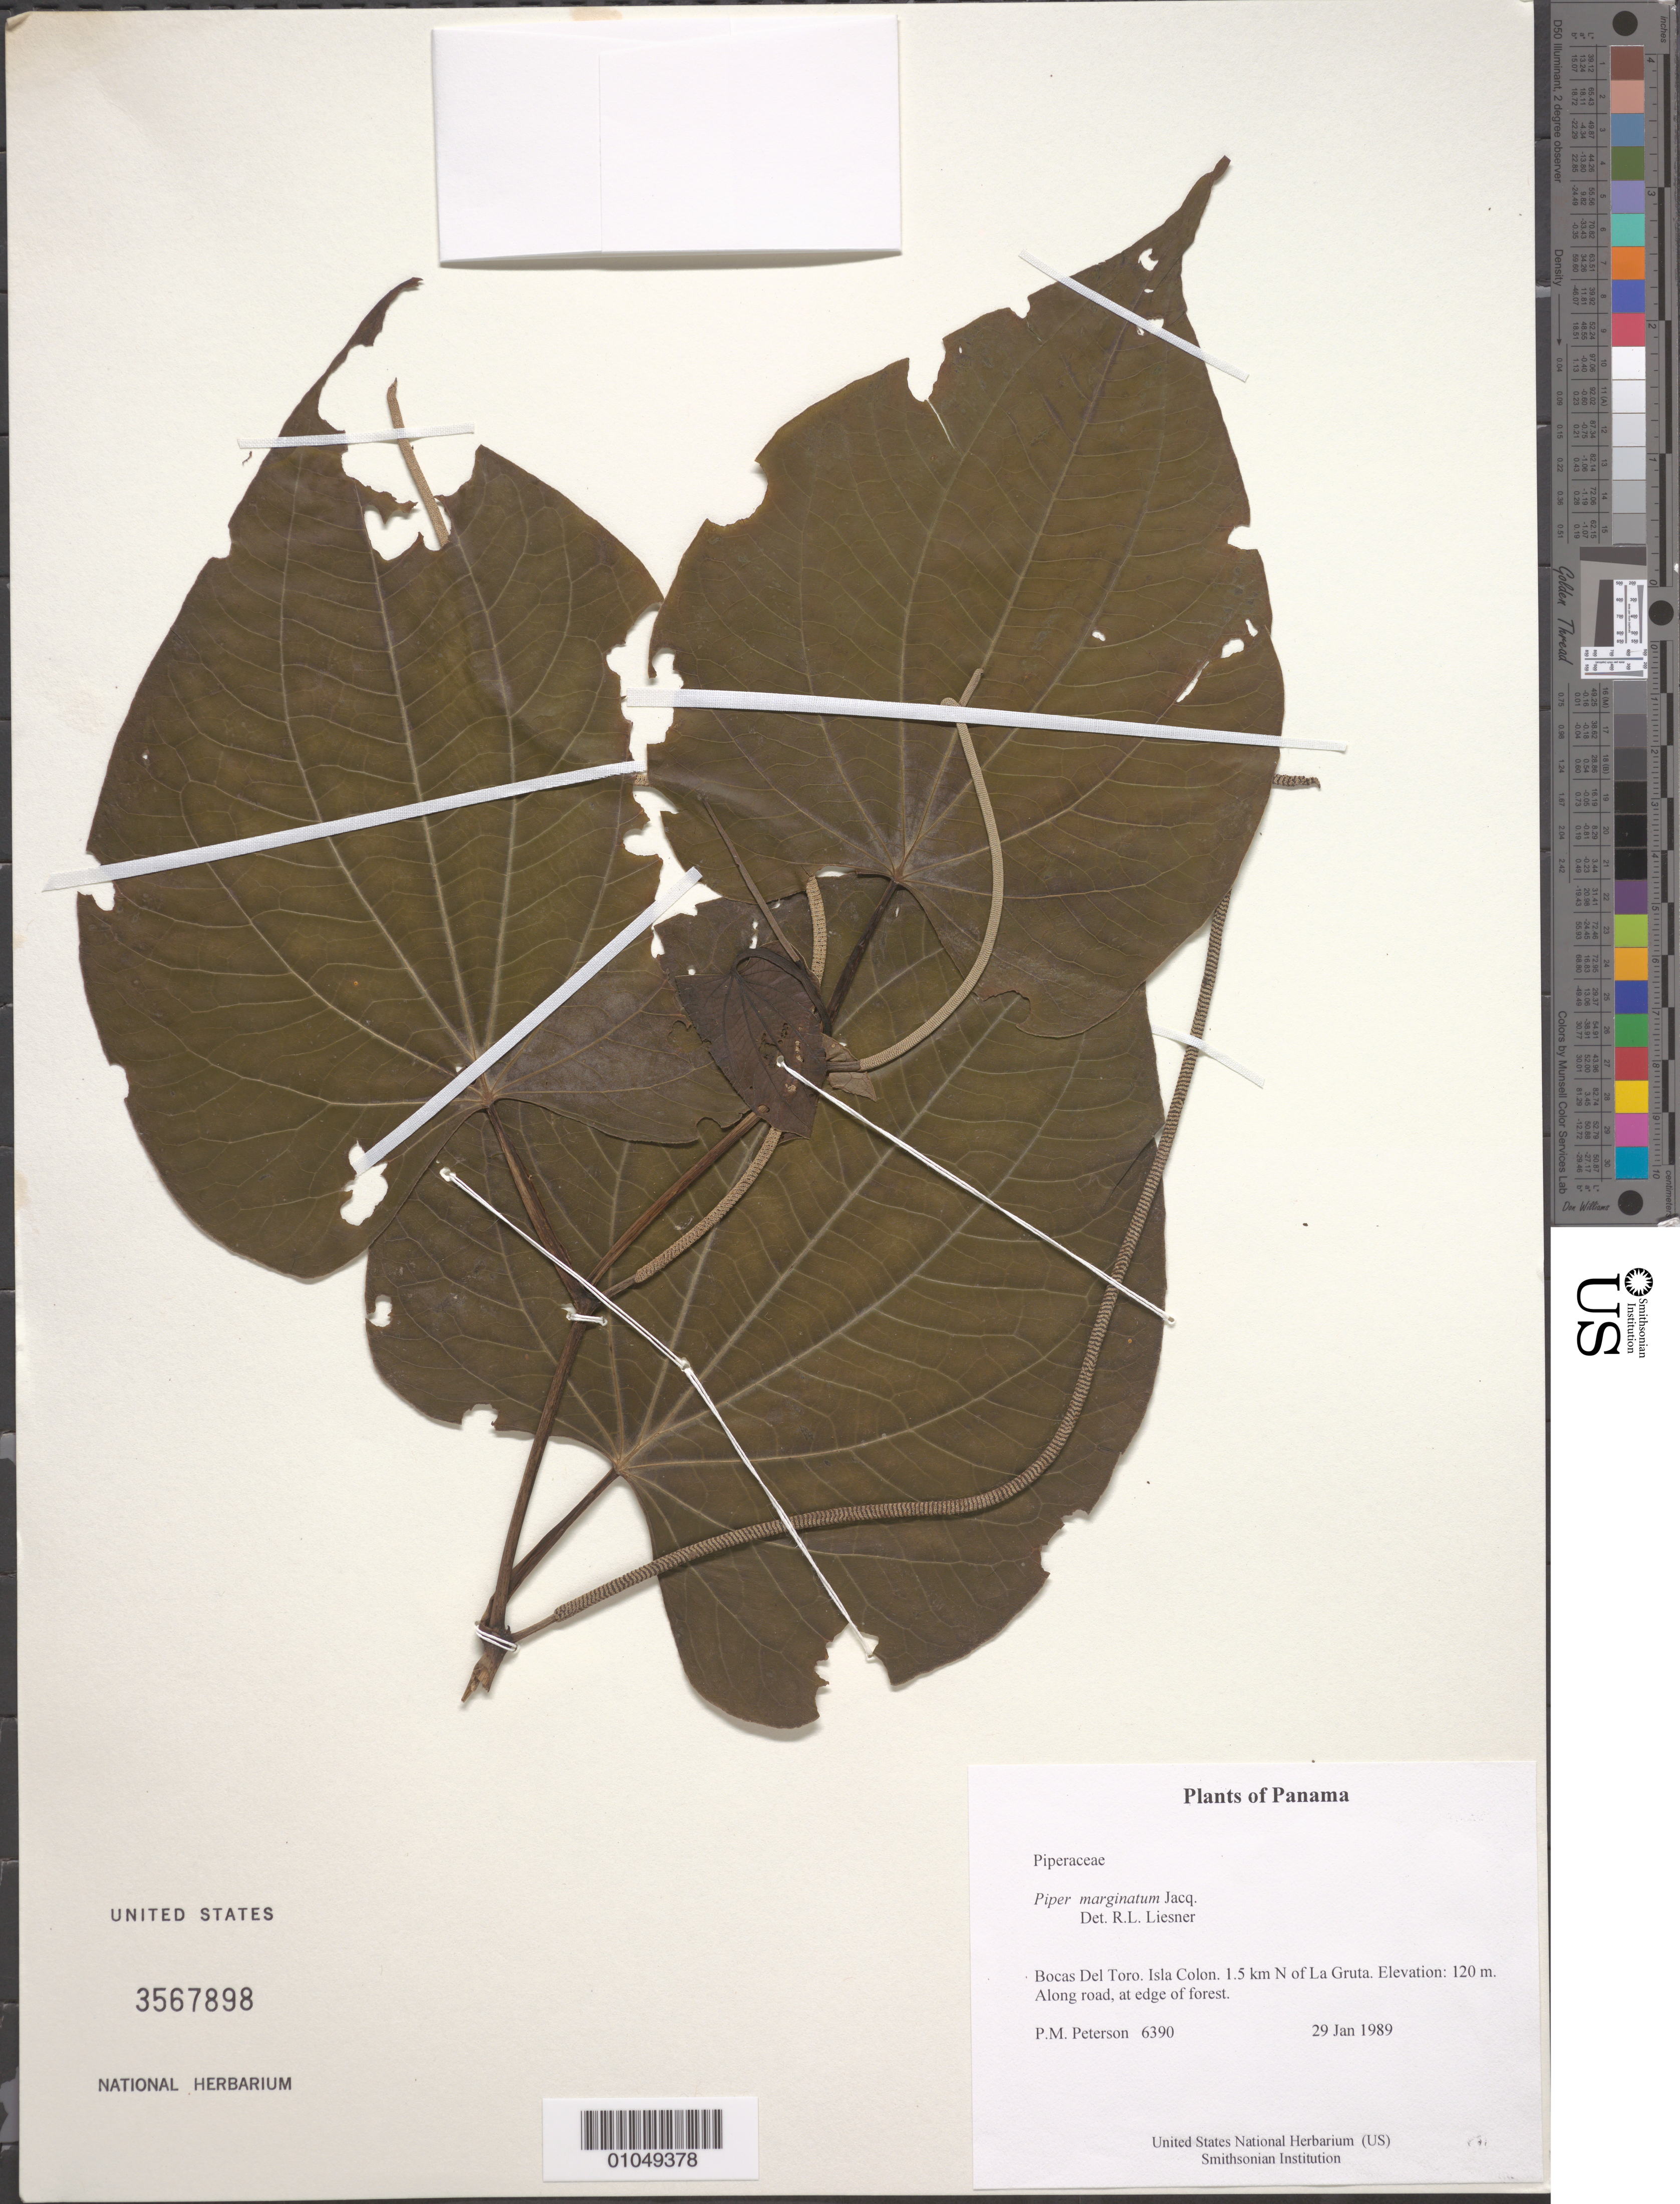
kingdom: Plantae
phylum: Tracheophyta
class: Magnoliopsida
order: Piperales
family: Piperaceae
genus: Piper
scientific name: Piper marginatum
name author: Jacq.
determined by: Liesner, R. L.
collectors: P. M. Peterson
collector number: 06390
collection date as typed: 29 Jan 1989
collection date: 1989-01-29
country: Panama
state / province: Bocas del Toro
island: Colón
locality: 1.5 km N of La Gruta.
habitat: Along road, at edge of forest.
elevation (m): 120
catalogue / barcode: US 3567898